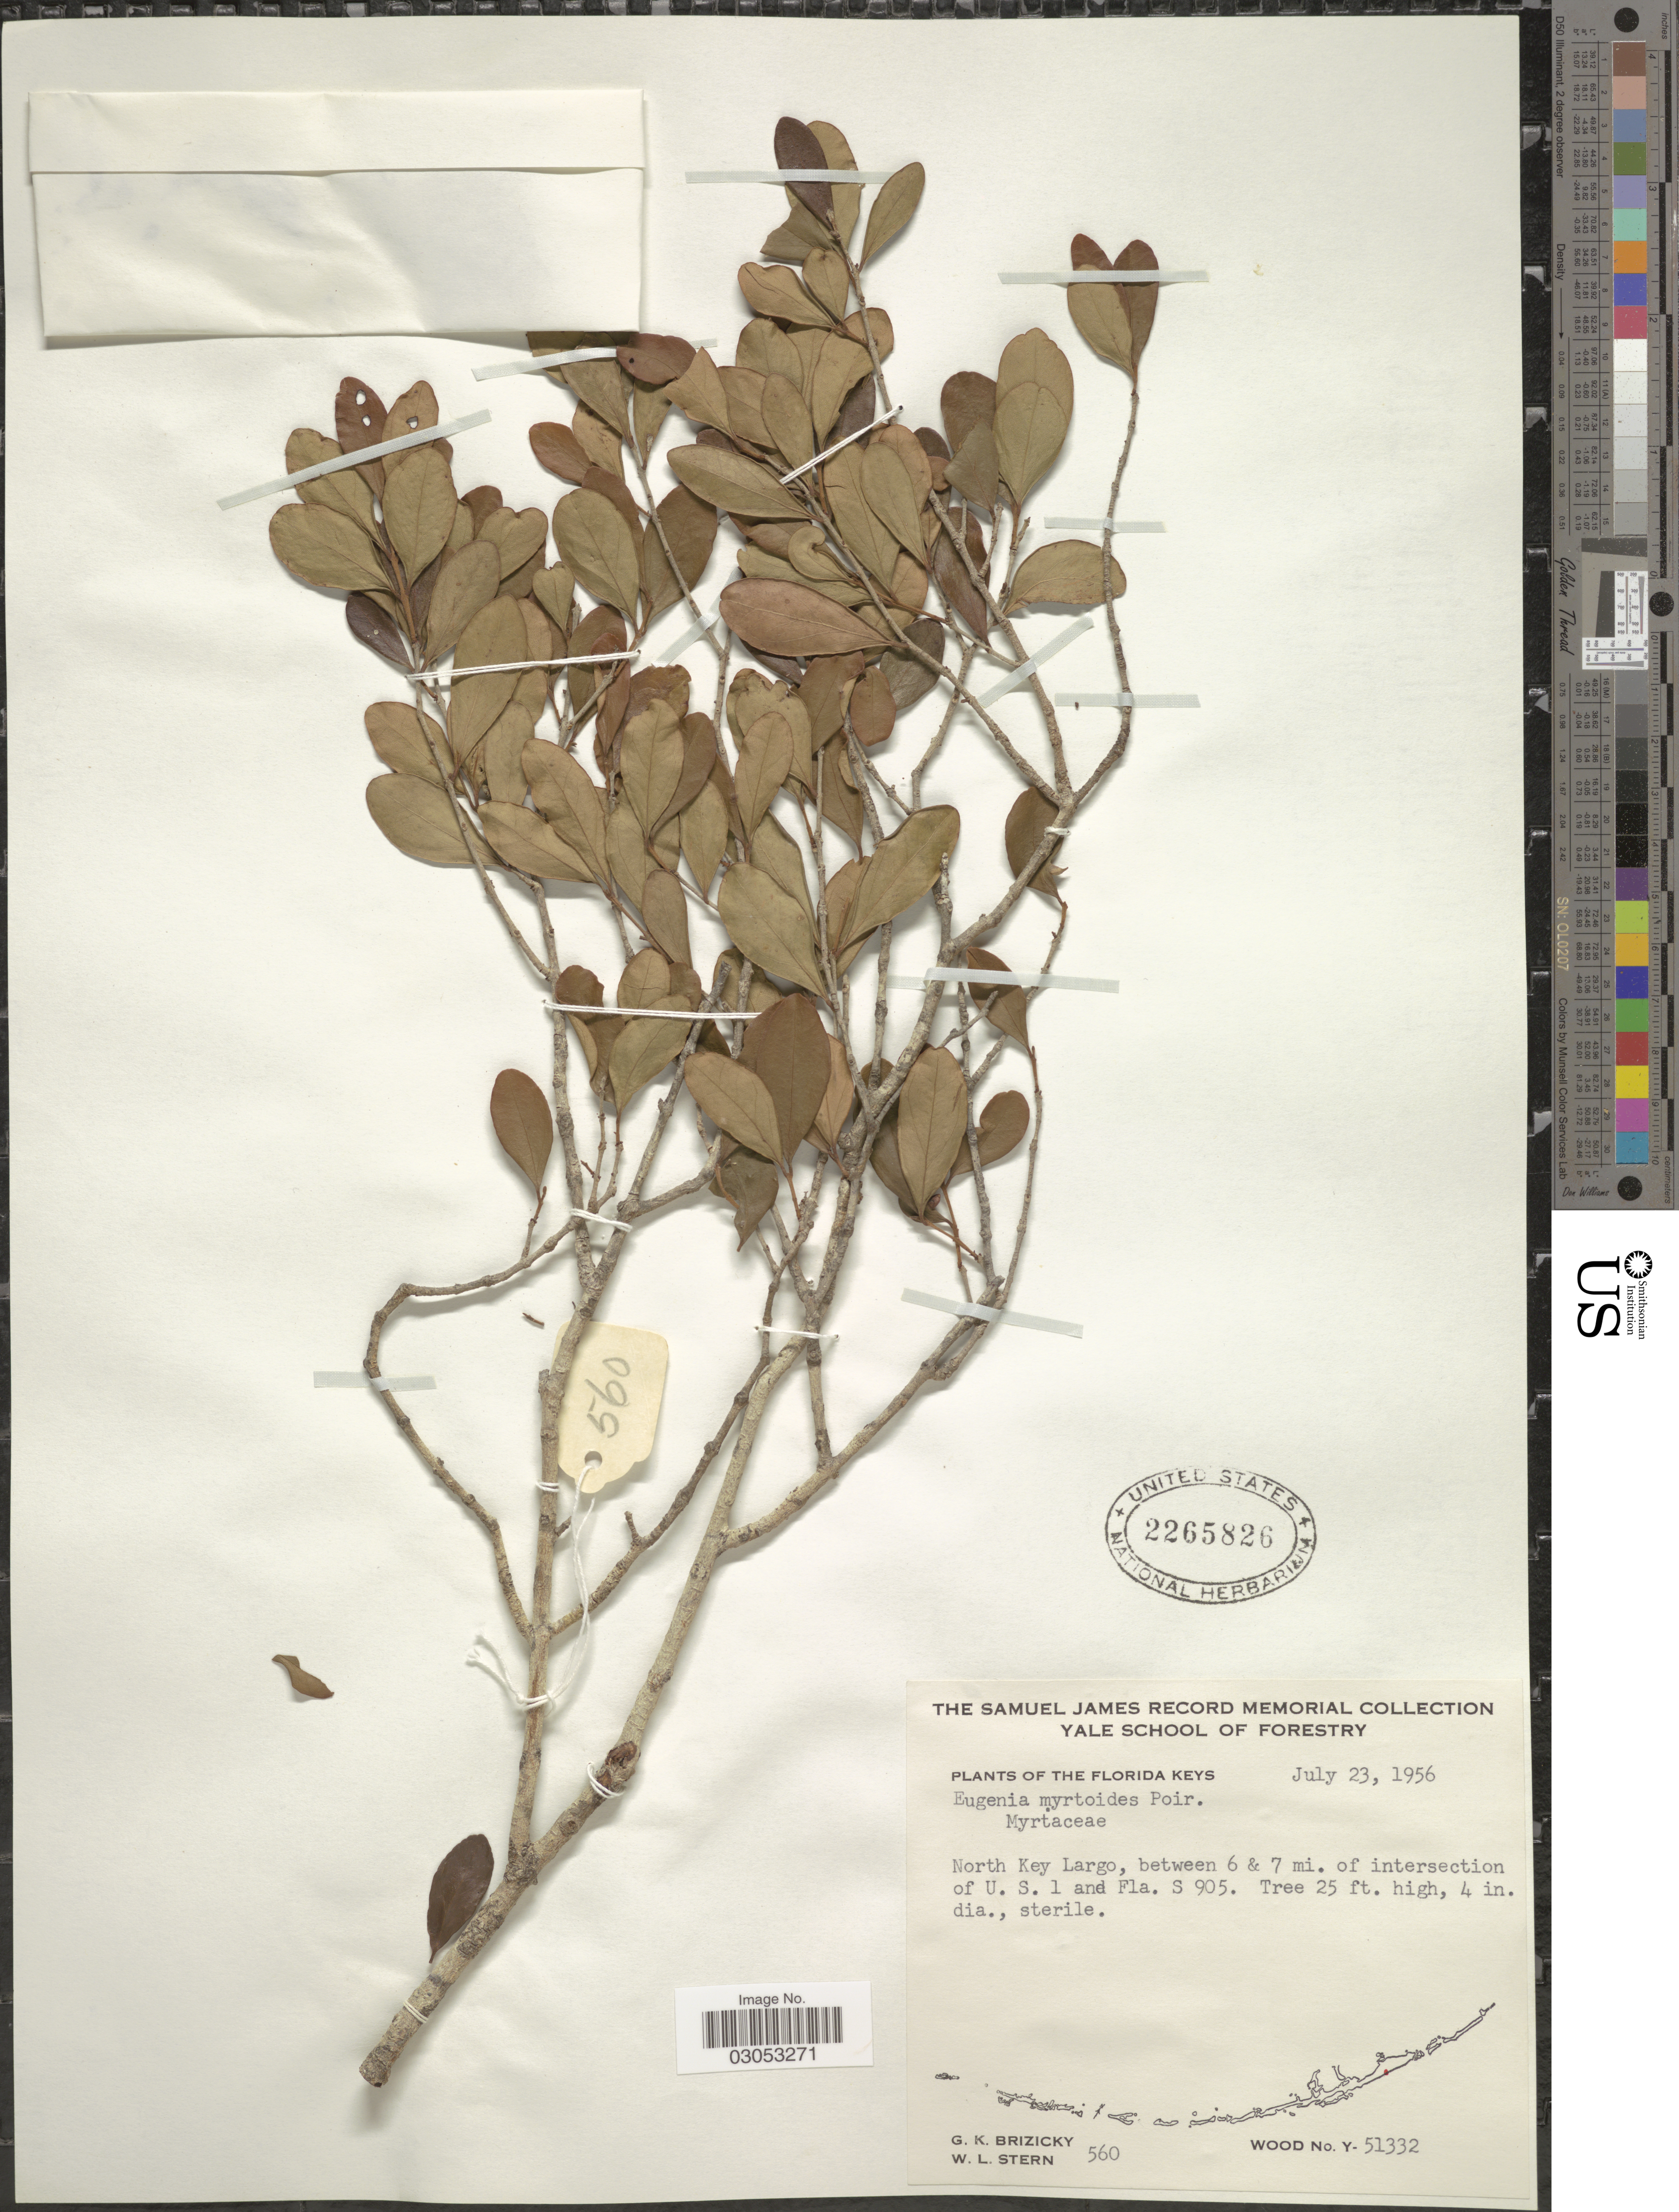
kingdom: Plantae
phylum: Tracheophyta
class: Magnoliopsida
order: Myrtales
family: Myrtaceae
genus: Eugenia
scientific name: Eugenia foetida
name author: Pers.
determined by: Strong, Mark T., (BOT), Smithsonian Institution - National Museum of Natural History (UNITED STATES)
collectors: G. K. Brizicky & W. L. Stern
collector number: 560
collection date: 1956-07-23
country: United States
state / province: Florida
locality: The Florida Keys, North Key Largo, between 6 & 7 mi. of intersection of U.S. 1 and Fla. S 905.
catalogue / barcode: US 2265826